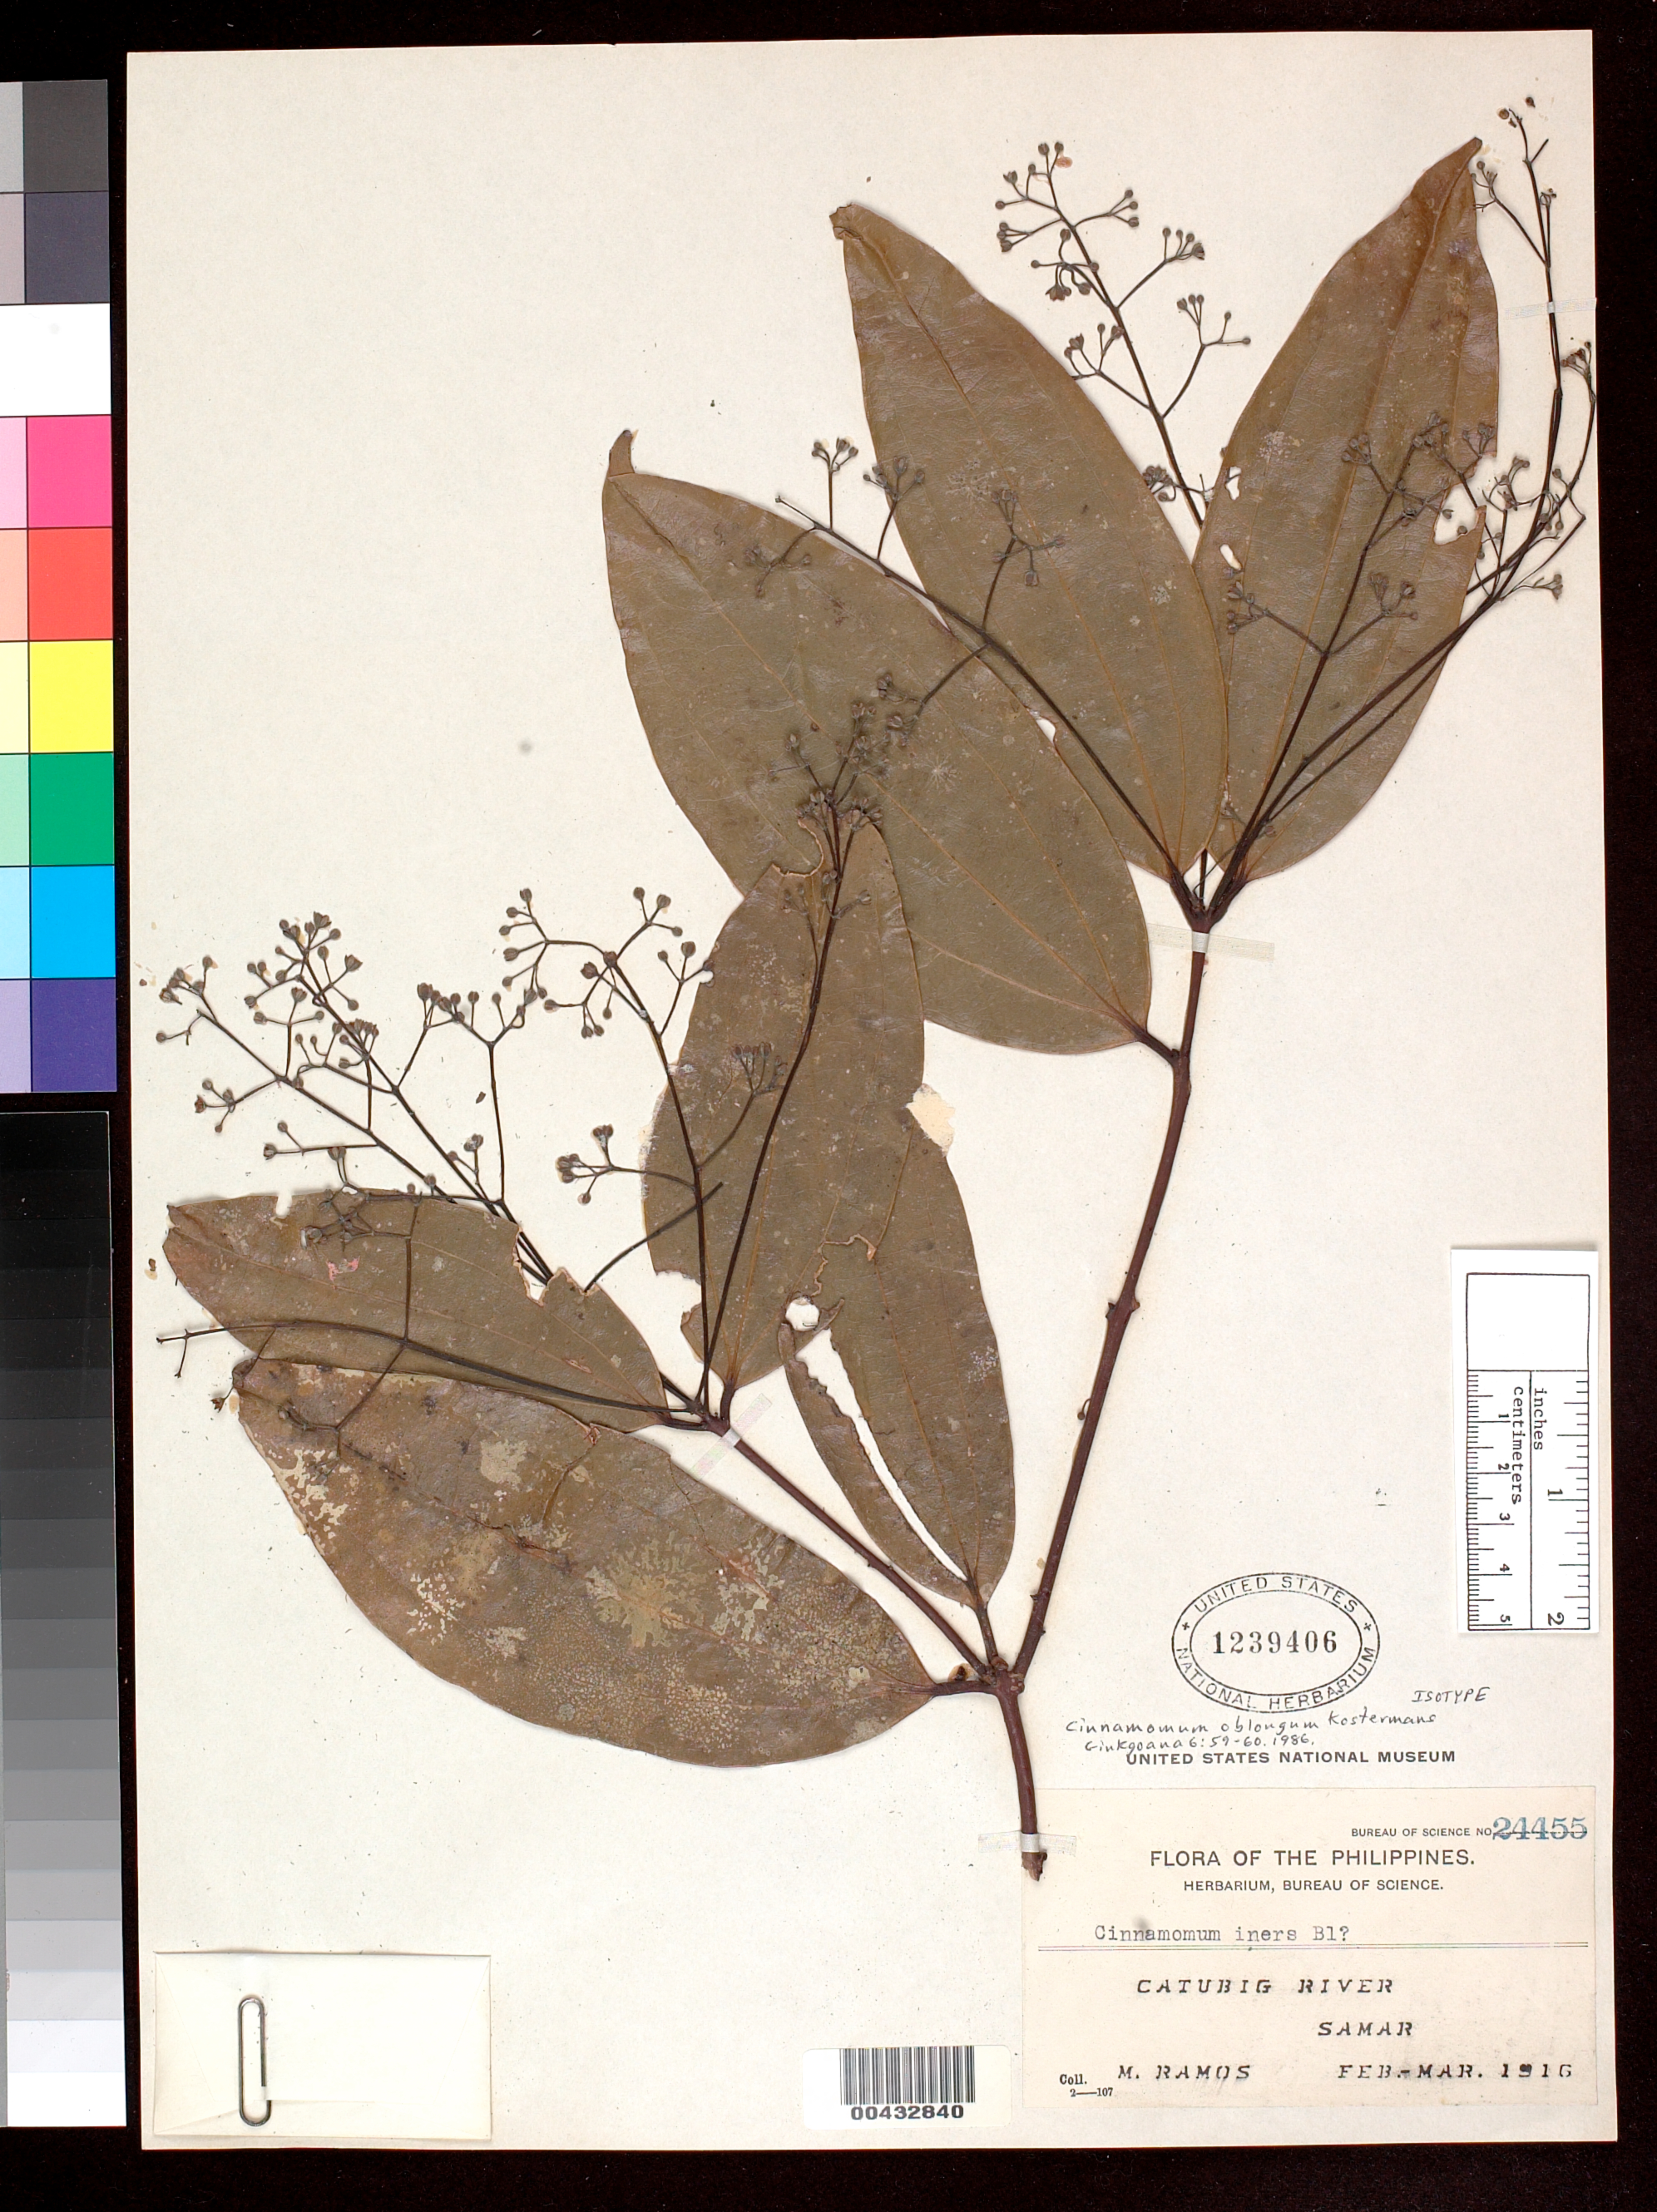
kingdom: Plantae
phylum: Tracheophyta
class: Magnoliopsida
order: Laurales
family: Lauraceae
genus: Cinnamomum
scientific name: Cinnamomum oblongum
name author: Kosterm.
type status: Isotype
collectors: M. Ramos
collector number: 24455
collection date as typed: Feb 1916 to -- Mar 1916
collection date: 1916-02/1916-03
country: Philippines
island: Samar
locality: Catubig River.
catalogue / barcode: US 1239406